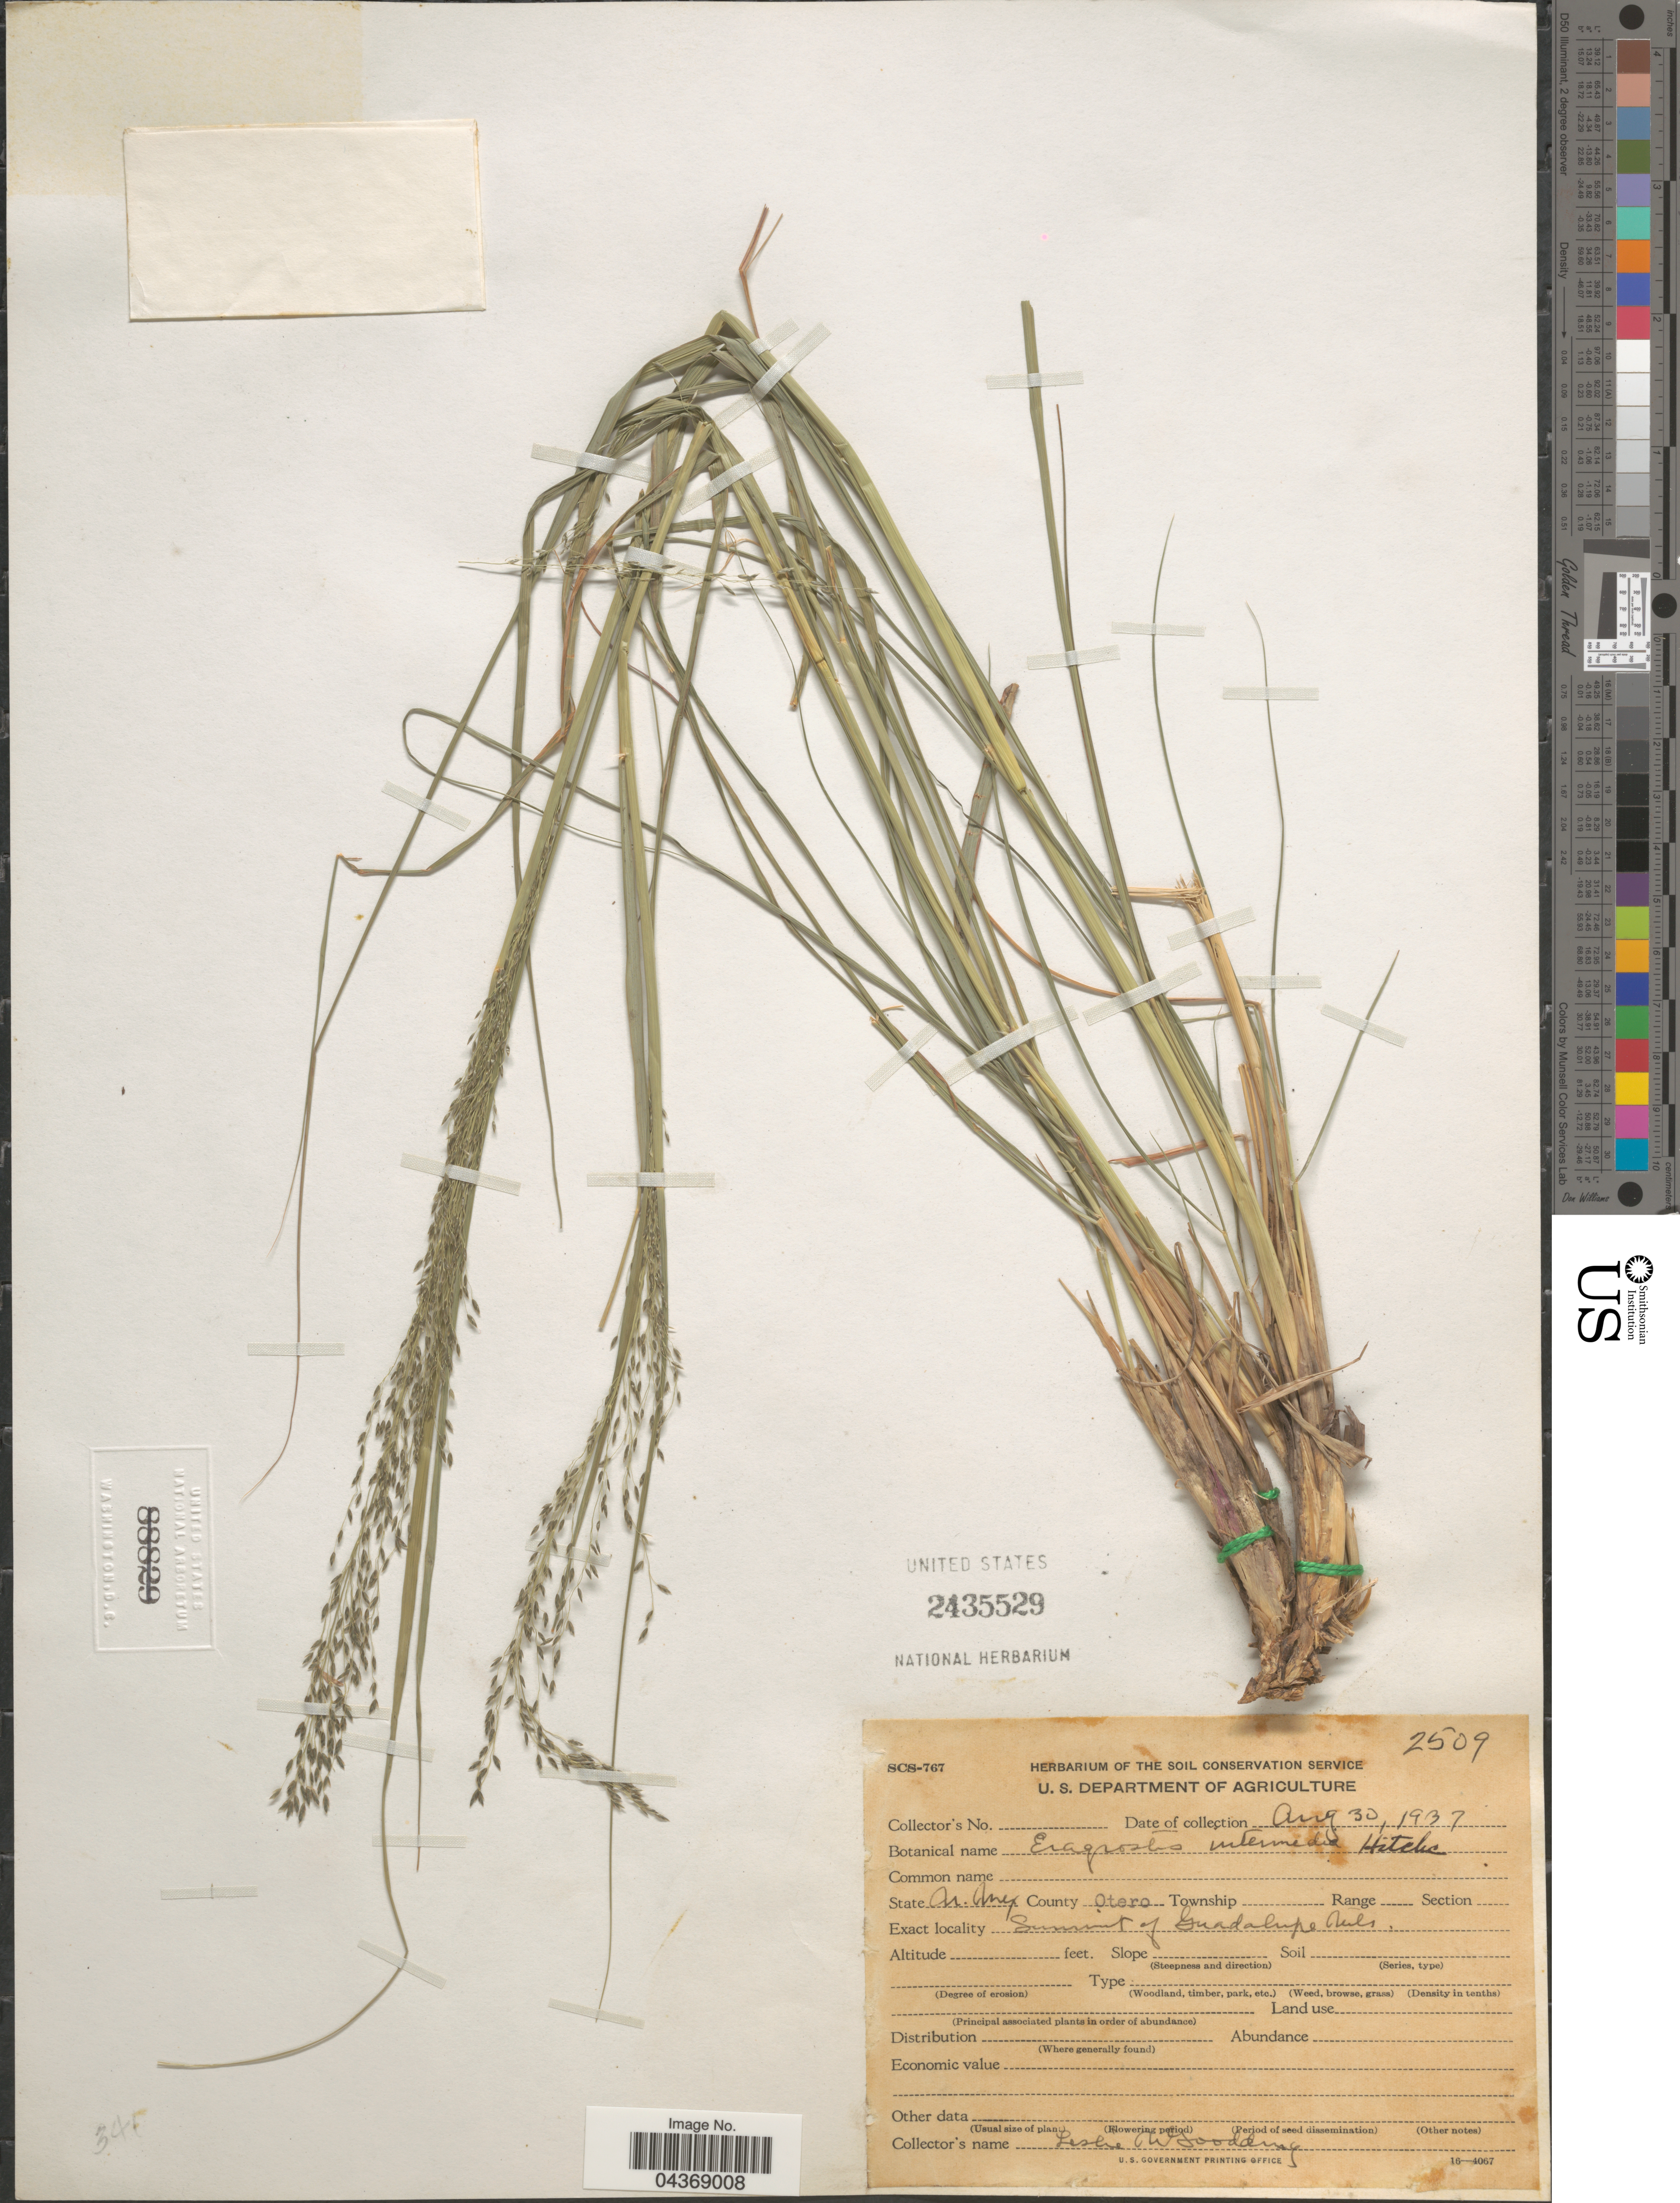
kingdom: Plantae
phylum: Tracheophyta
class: Liliopsida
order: Poales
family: Poaceae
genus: Eragrostis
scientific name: Eragrostis intermedia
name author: Hitchc.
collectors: L. N. Goodding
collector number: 2509?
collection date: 1937-08-30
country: United States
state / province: New Mexico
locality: County Otero. Summit of Guadalupe Mts.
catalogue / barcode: US 2435529